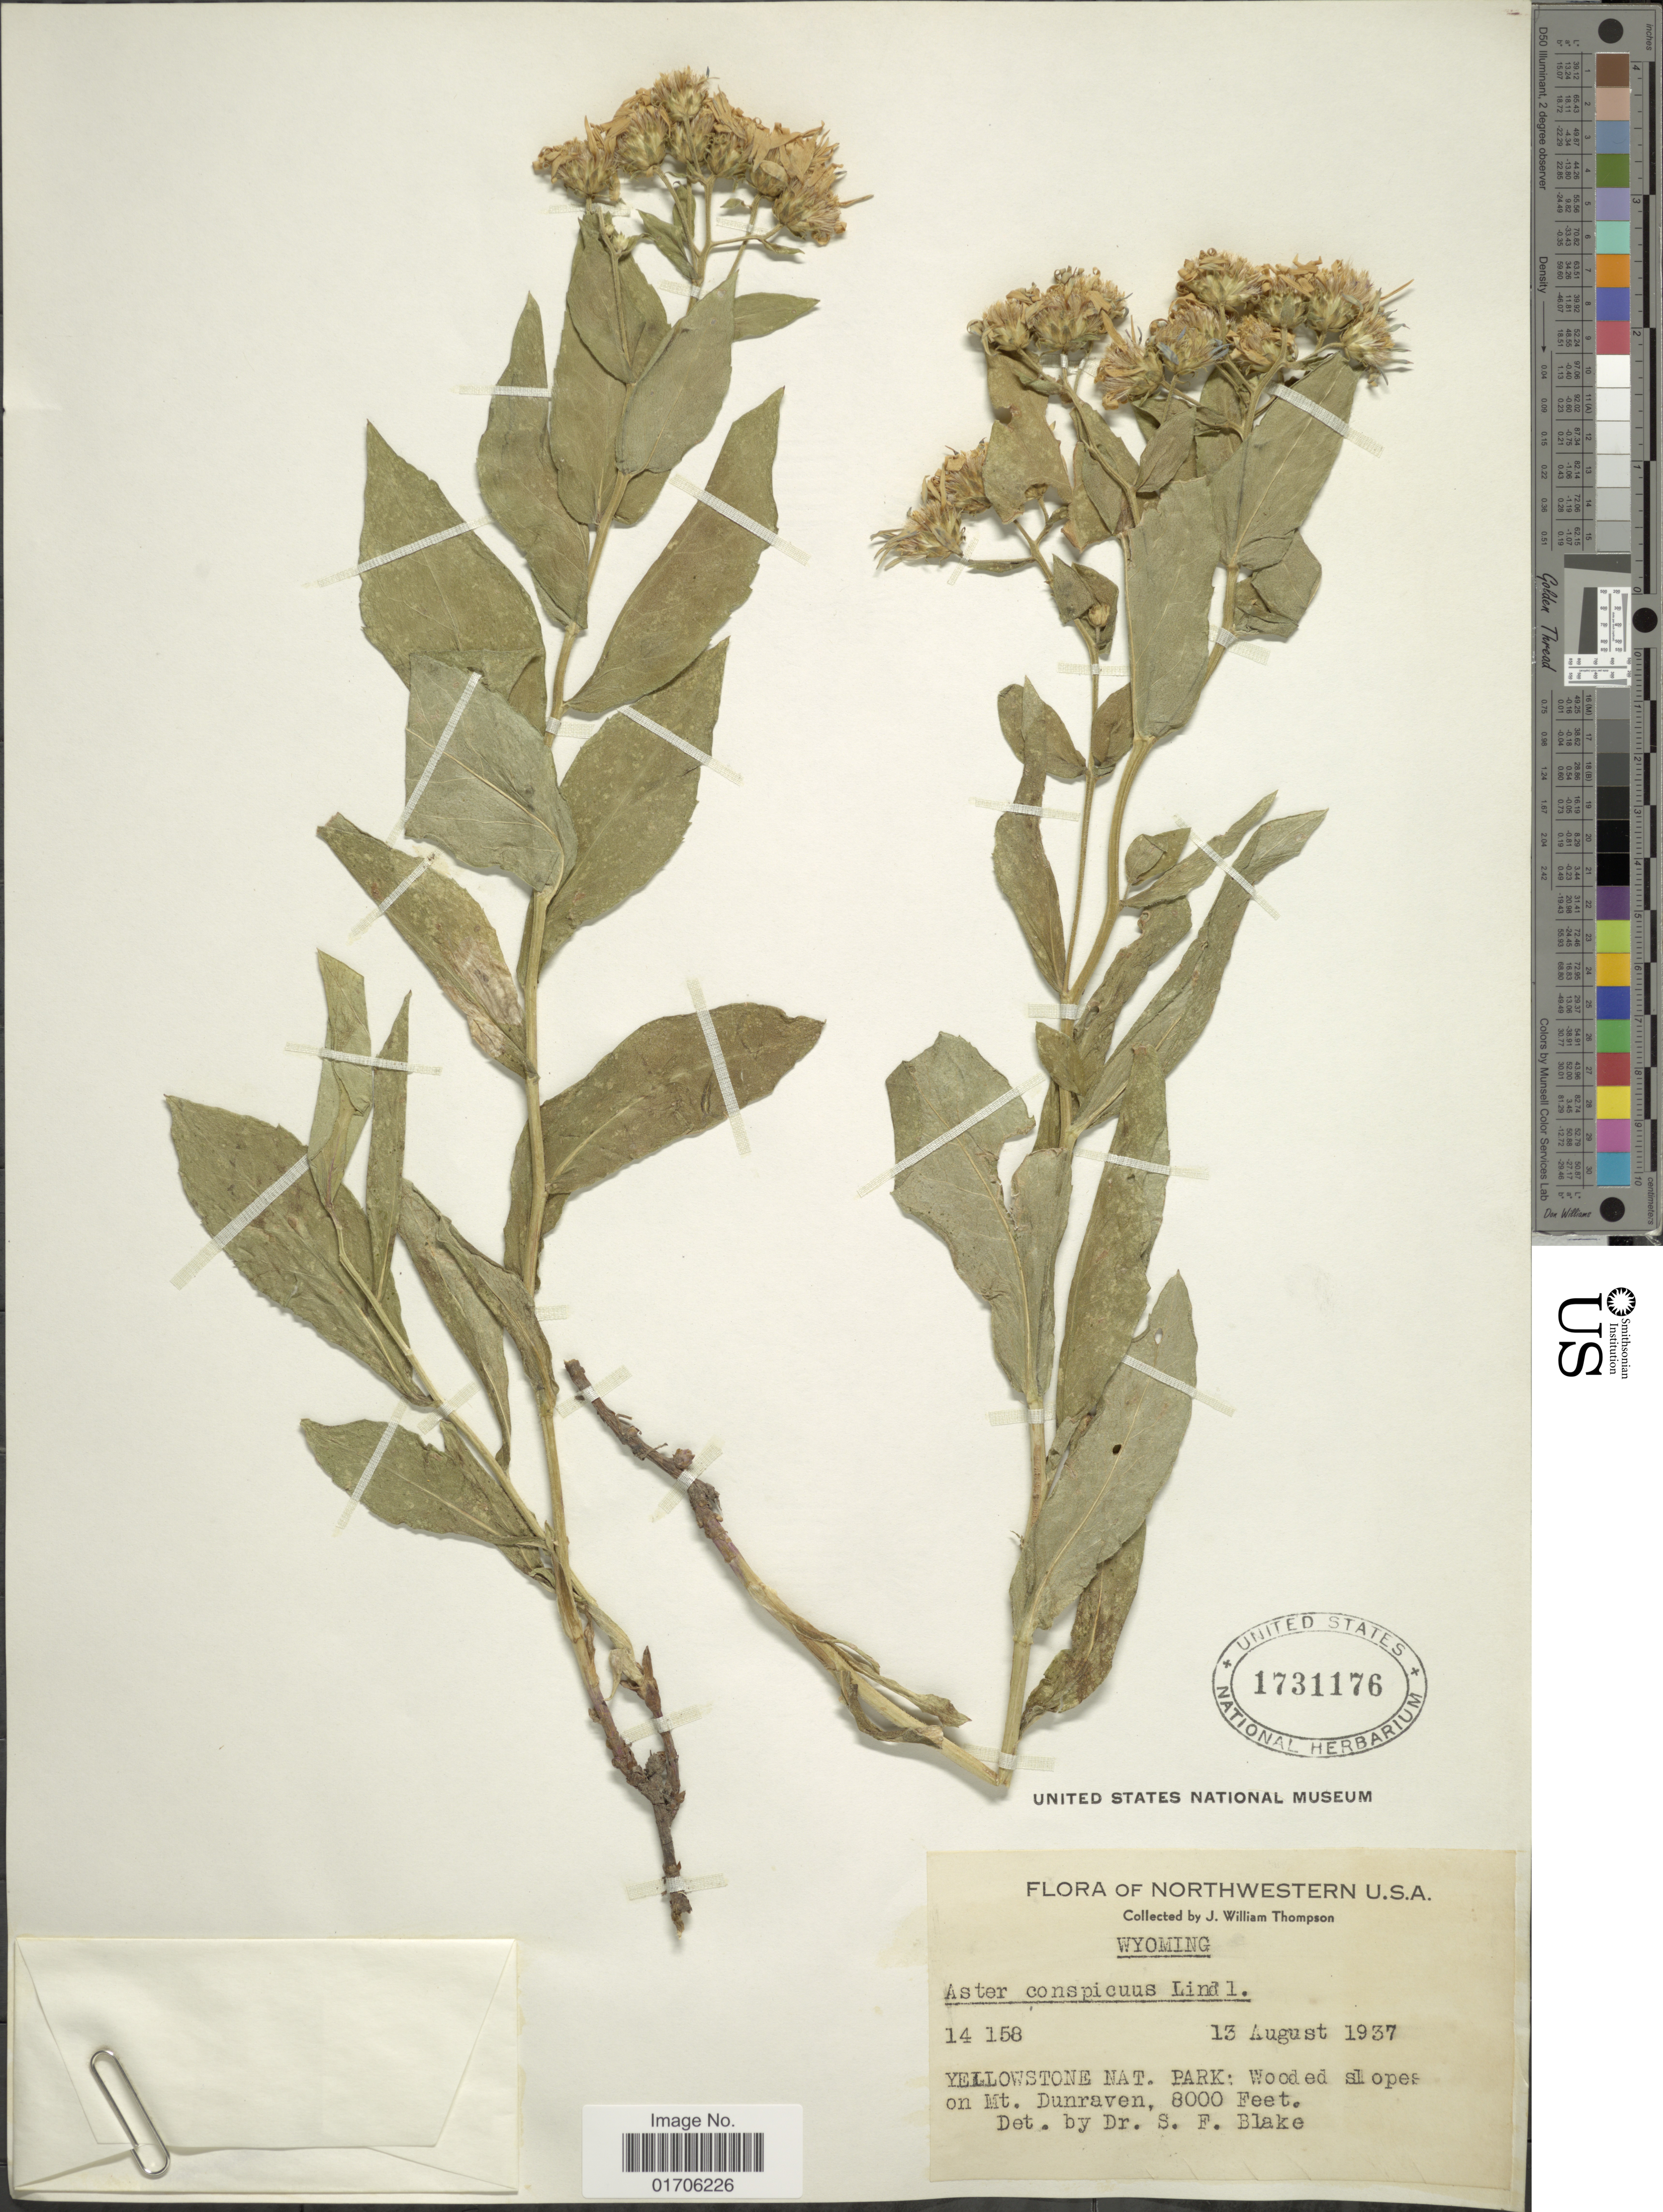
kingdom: Plantae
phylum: Tracheophyta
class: Magnoliopsida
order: Asterales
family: Asteraceae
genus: Eurybia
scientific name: Eurybia conspicua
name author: (Lindl.) G.L. Nesom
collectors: J. W. Thompson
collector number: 14158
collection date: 1937-08-13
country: United States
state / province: Wyoming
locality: Northwestern U.S.A. Yellowstone Nat. Park: Wooded slopes on Mt. Dunraven.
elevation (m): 2438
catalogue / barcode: US 1731176